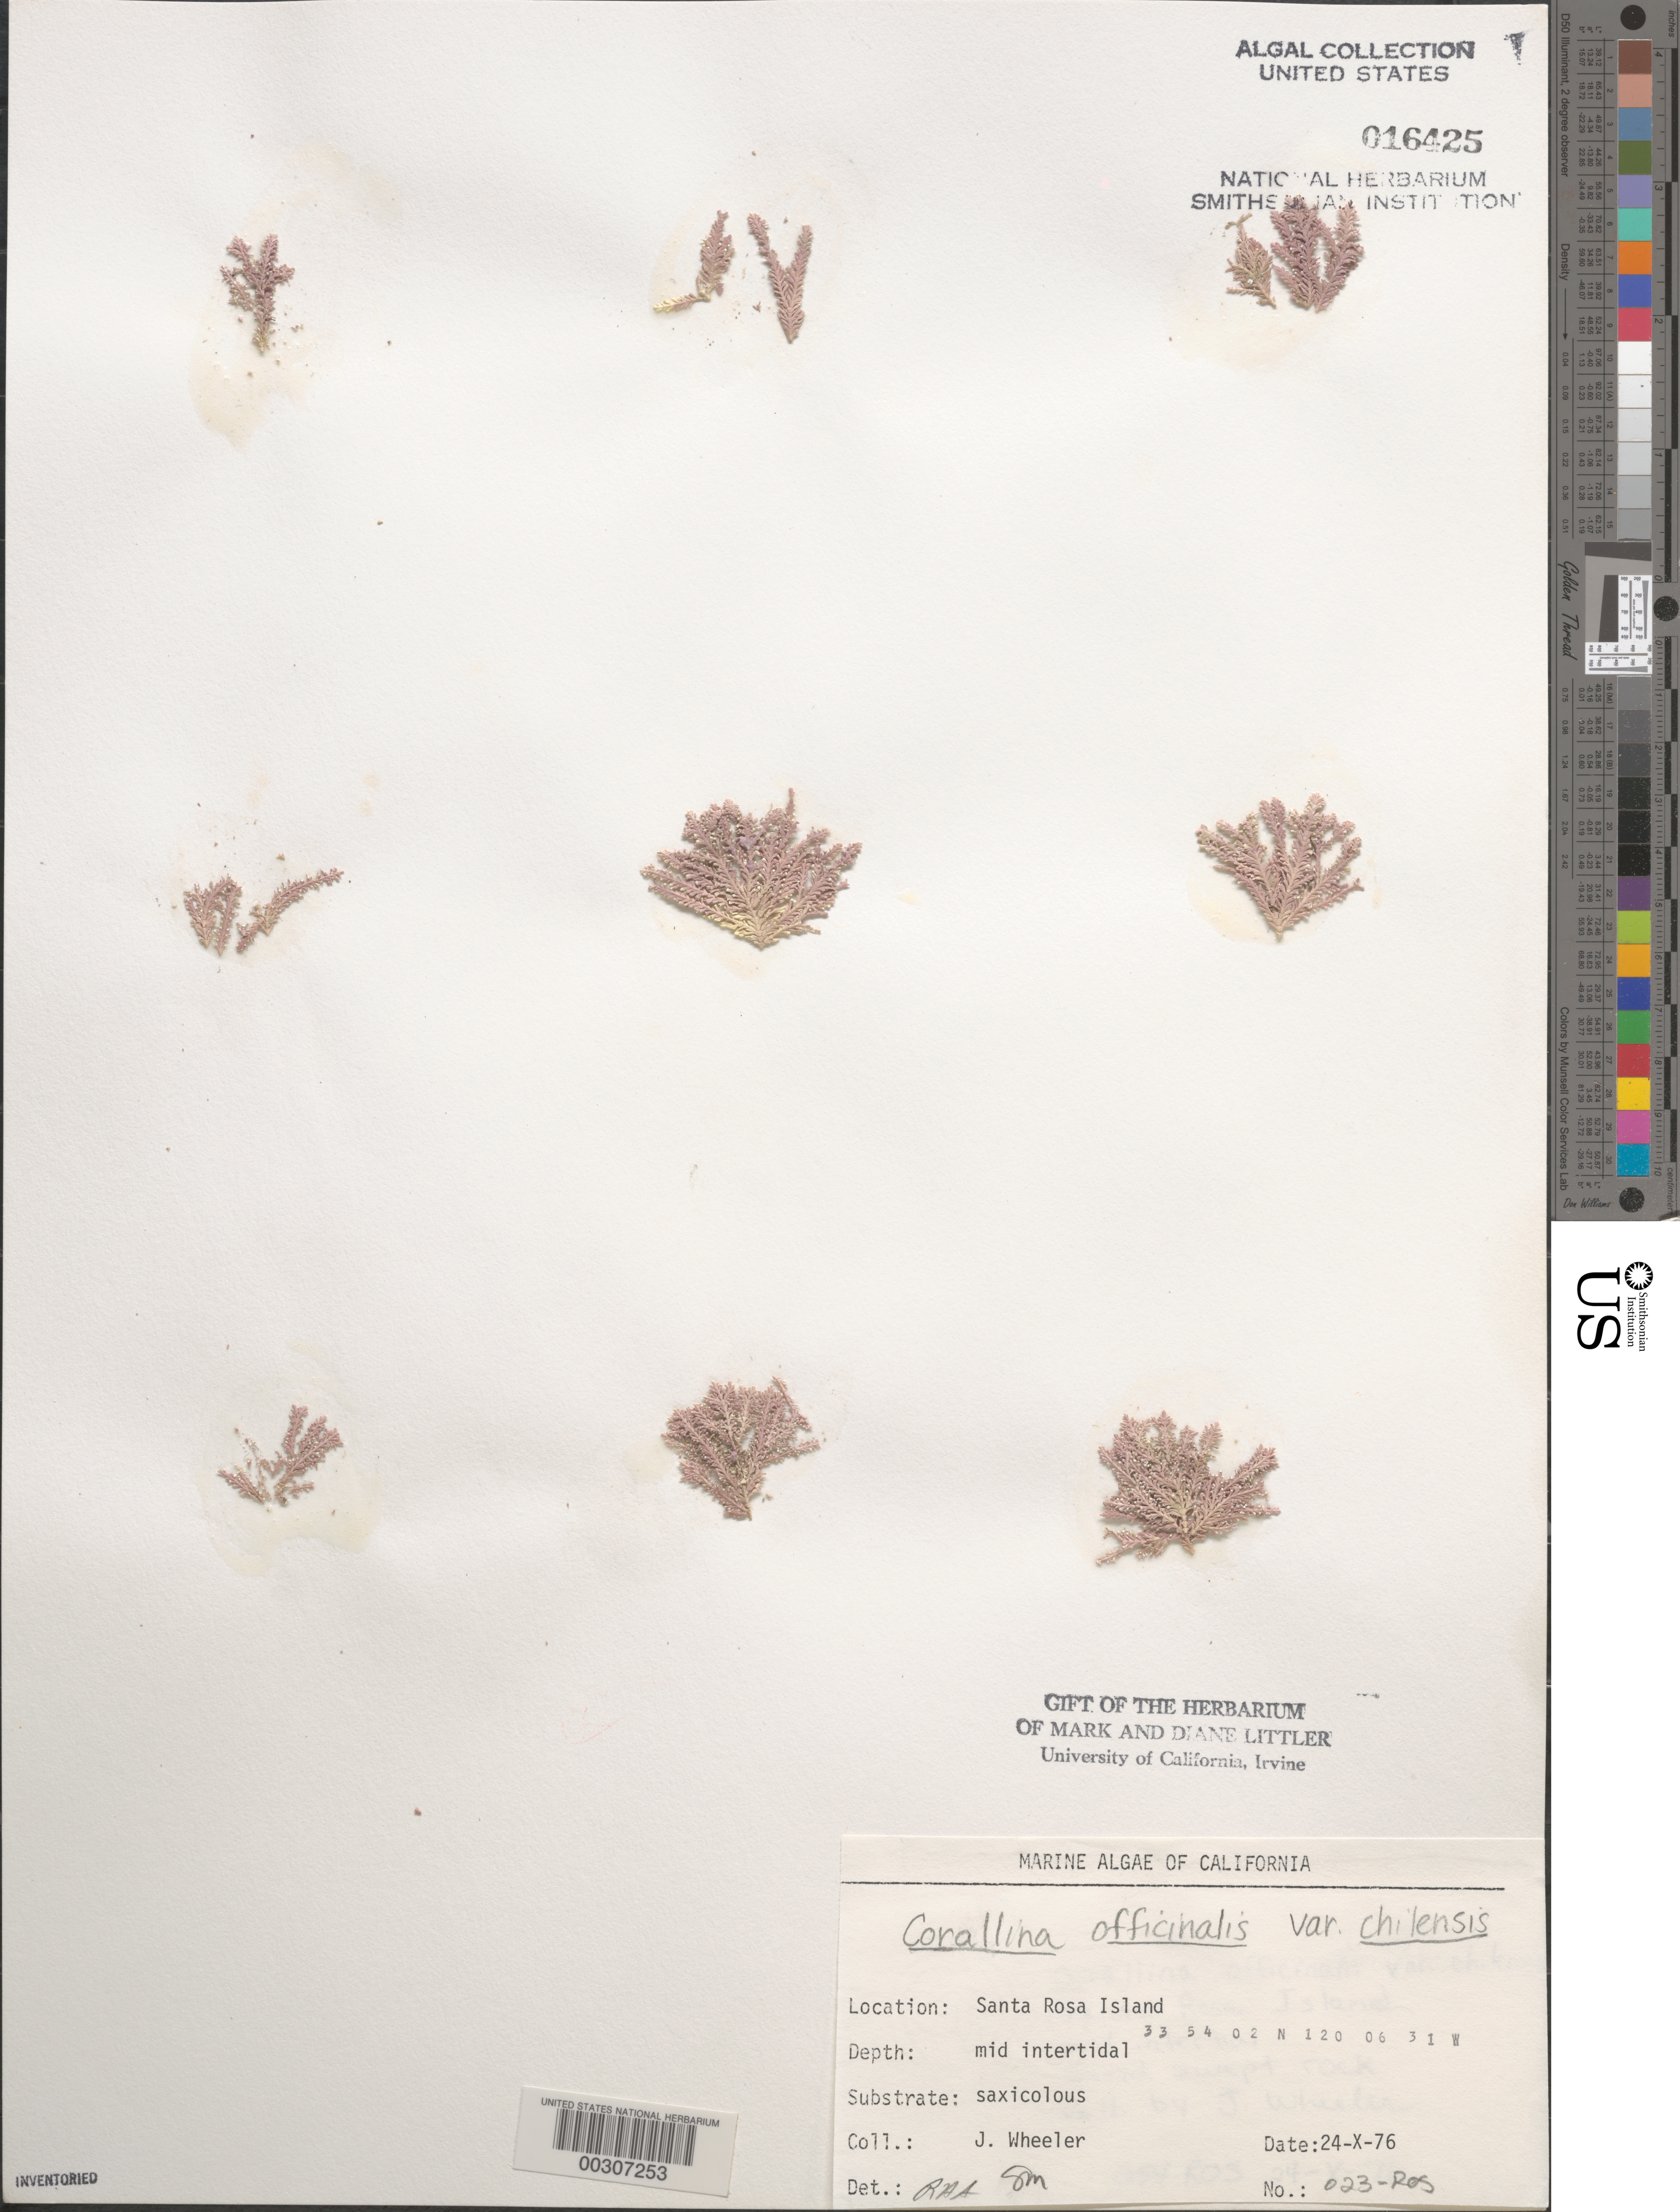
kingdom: Plantae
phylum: Rhodophyta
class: Florideophyceae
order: Corallinales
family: Corallinaceae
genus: Corallina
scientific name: Corallina officinalis var. chilensis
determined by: Sims, Robert H.; Murray, S. N.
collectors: J. L. Wheeler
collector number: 023-ros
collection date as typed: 24 Oct 1976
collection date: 1976-10-24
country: United States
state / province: California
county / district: Santa Barbara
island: Santa Rosa Island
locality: Johnson's Lee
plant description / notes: BLM-SOCALBIGHT Rocky Intertidal Survey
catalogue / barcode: US 16425